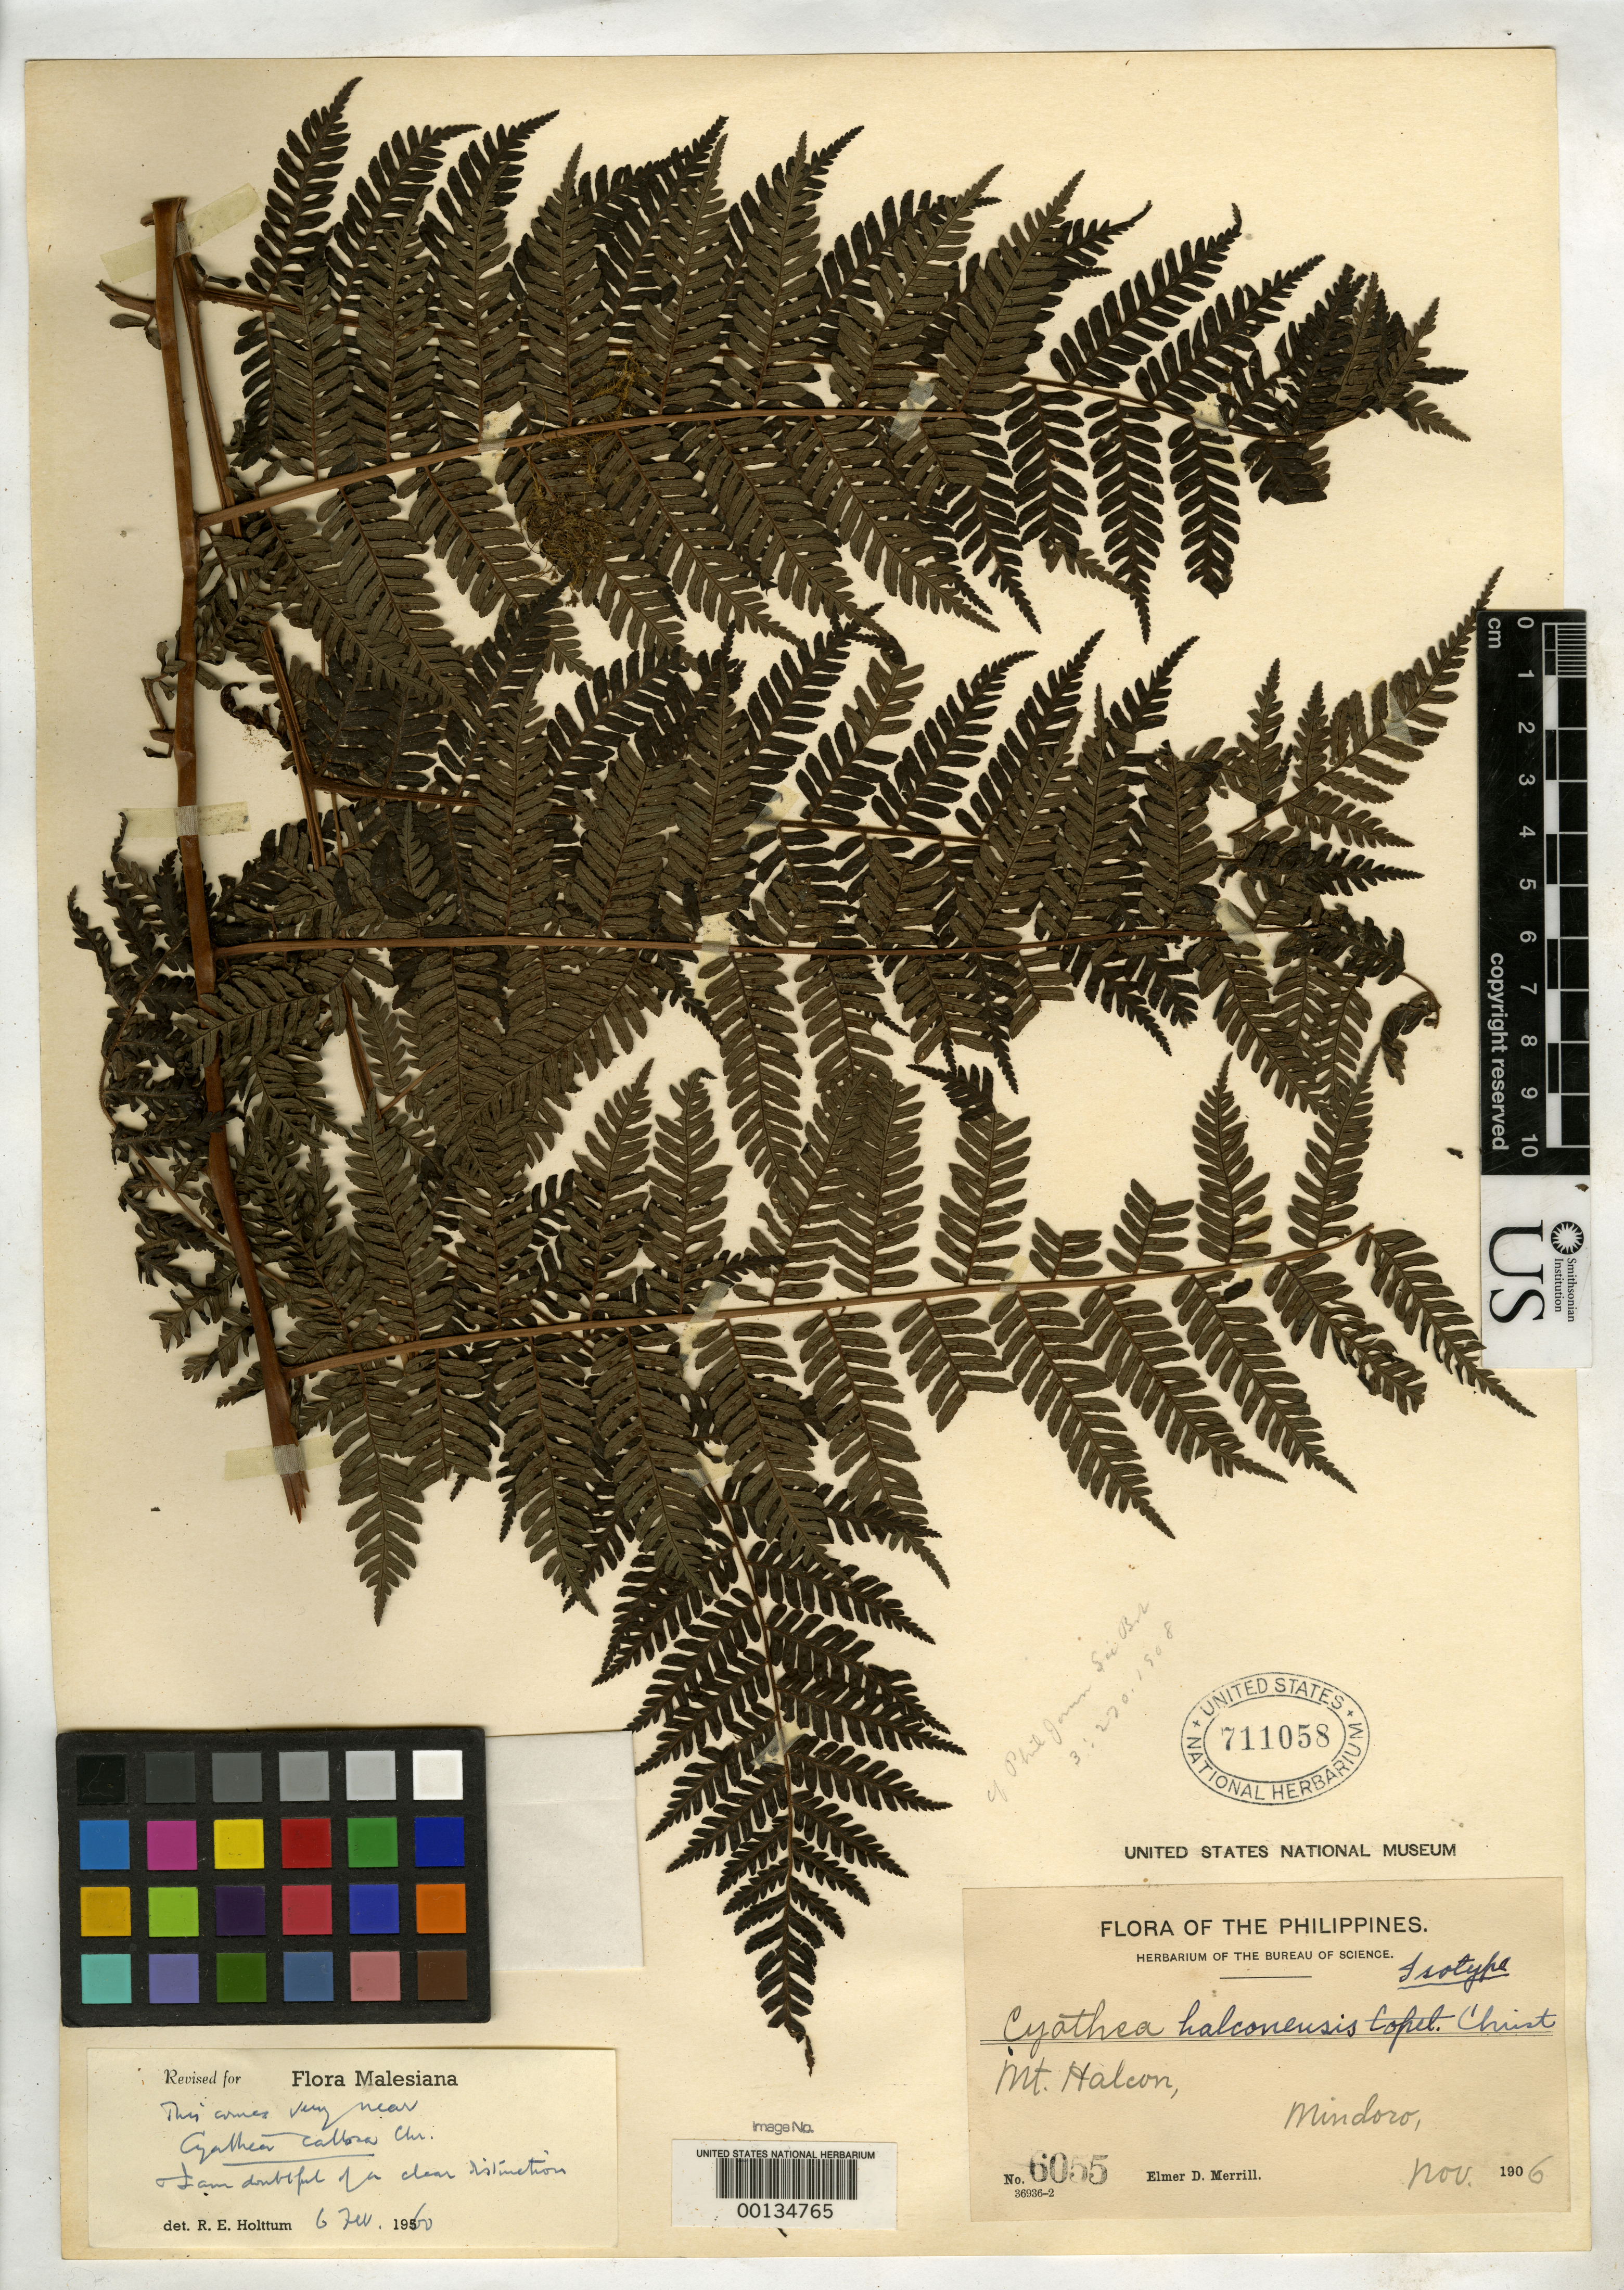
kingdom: Plantae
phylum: Tracheophyta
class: Polypodiopsida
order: Cyatheales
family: Cyatheaceae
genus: Cyathea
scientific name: Cyathea halconensis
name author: Christ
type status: Isotype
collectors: E. D. Merrill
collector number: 6055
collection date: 1914-09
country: Philippines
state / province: National Capital Region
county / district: Manila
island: Luzon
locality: Manila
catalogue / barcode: US 711058